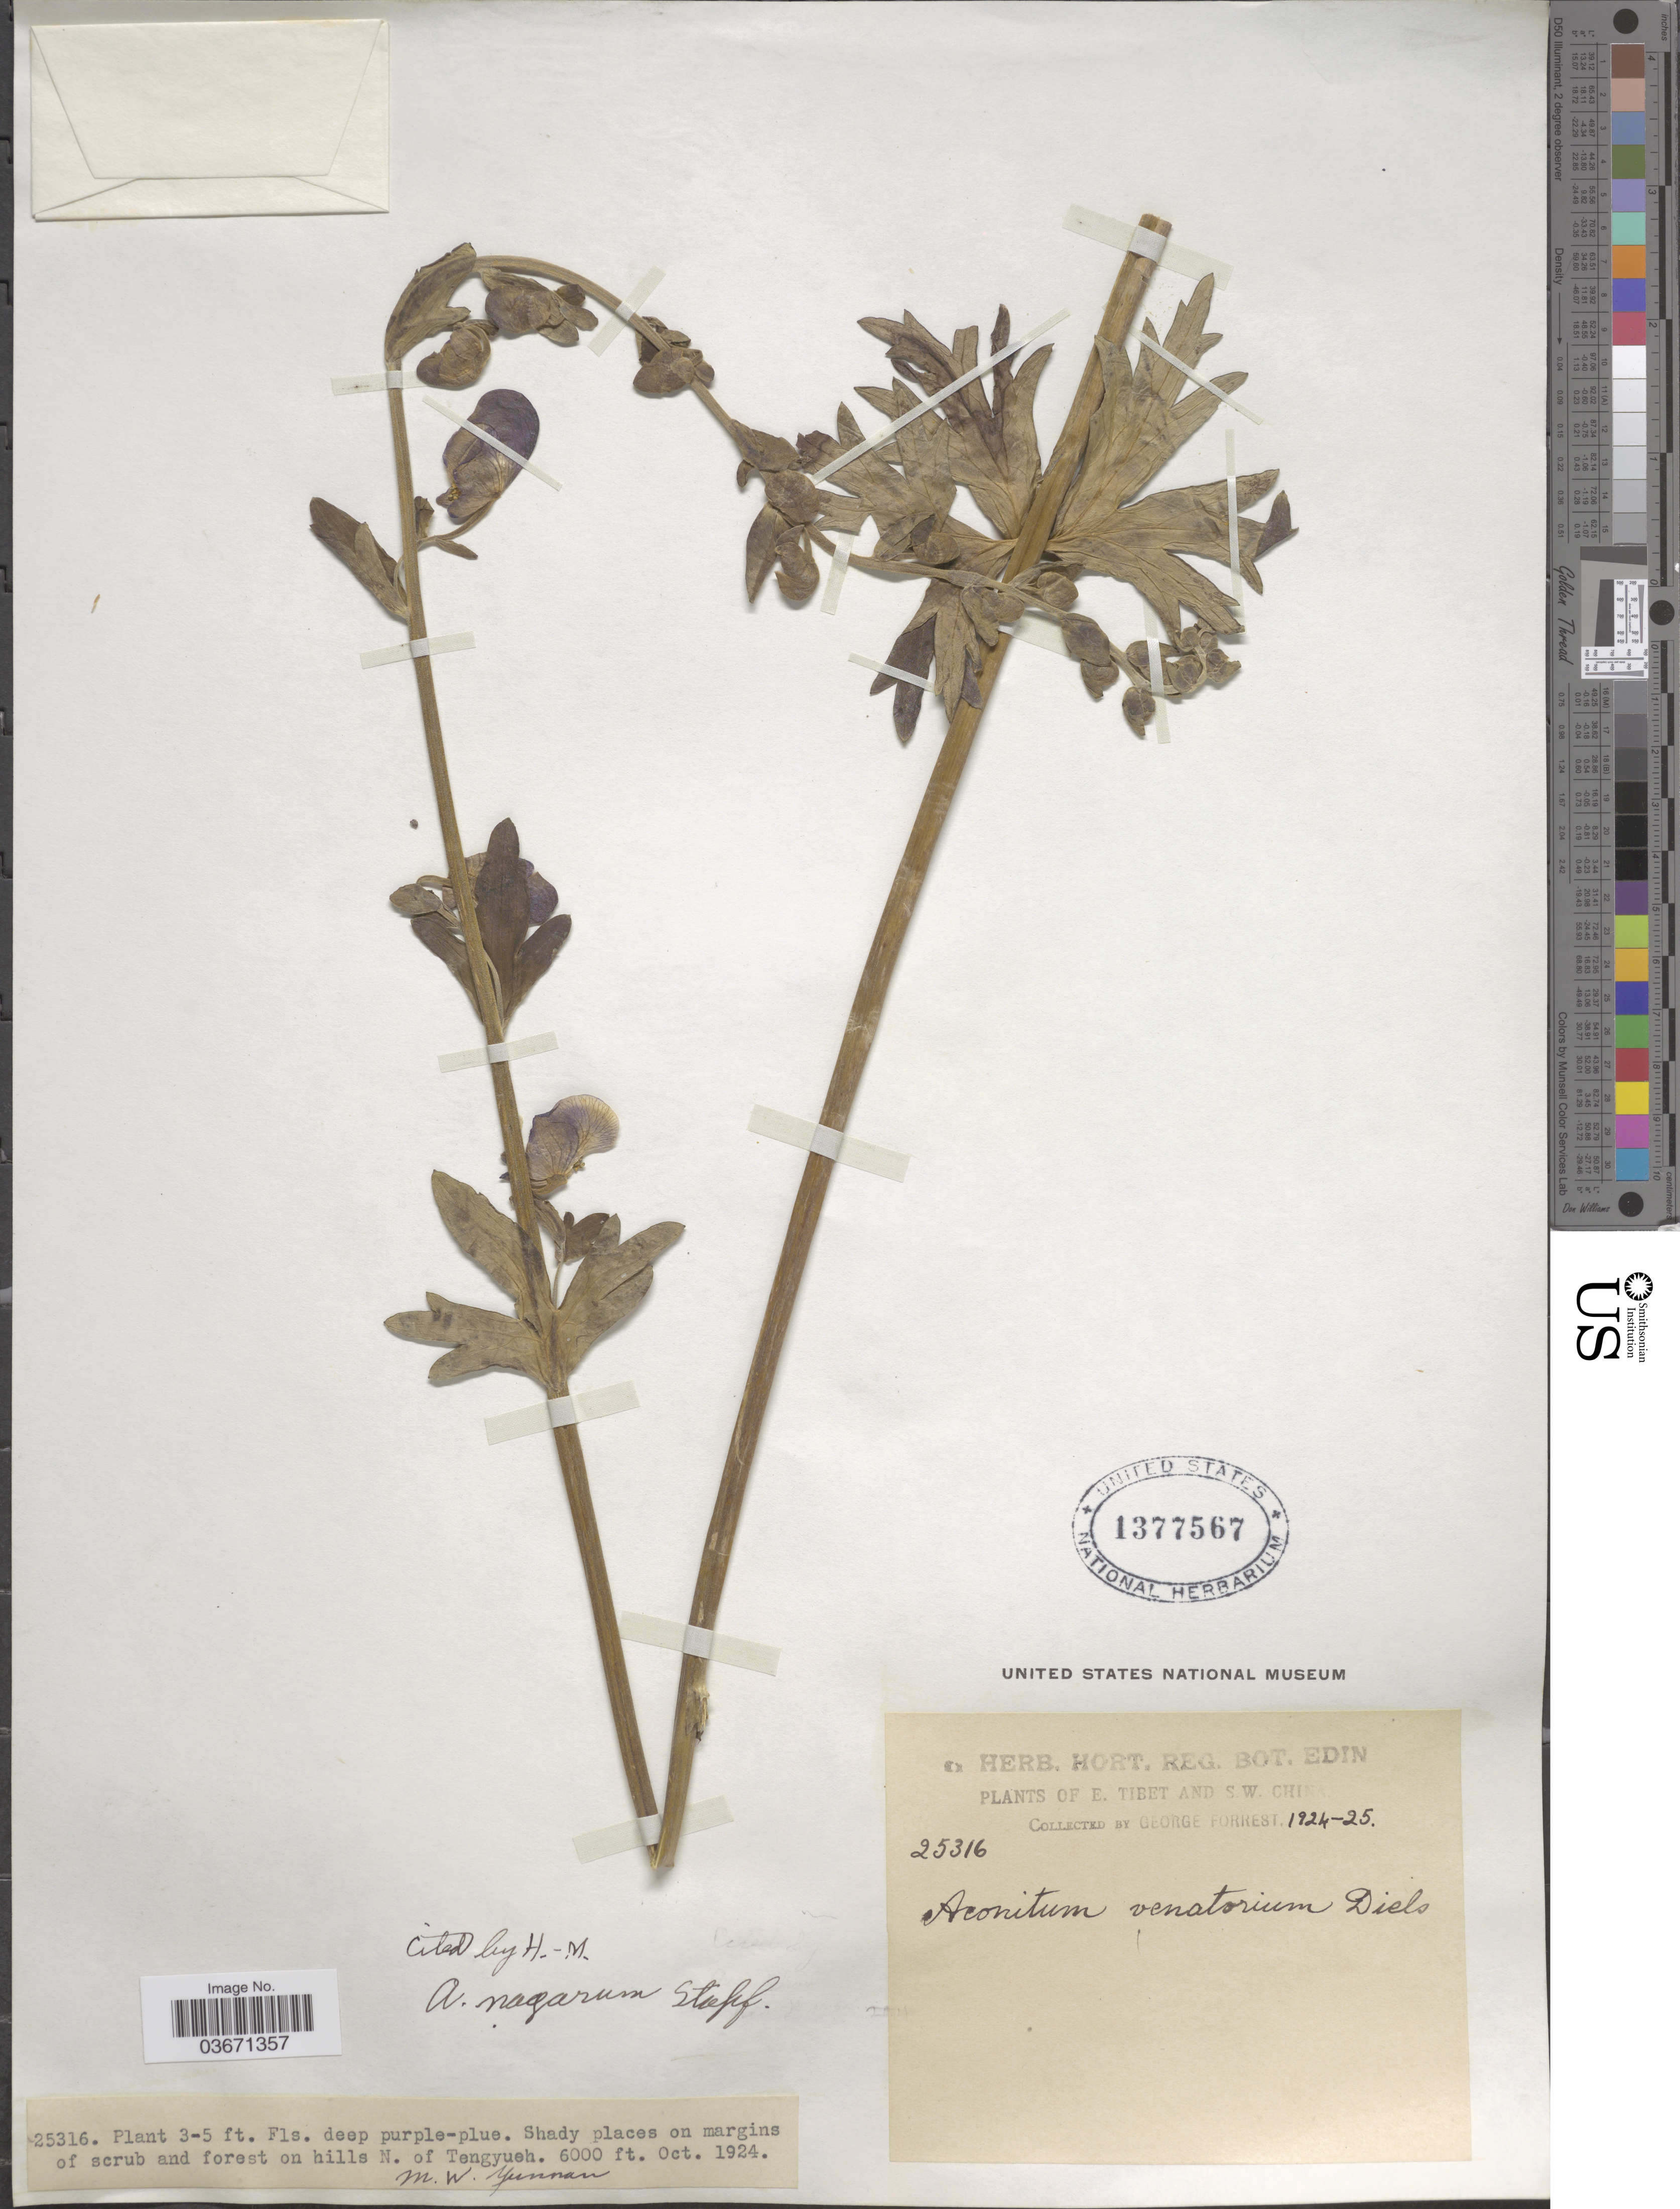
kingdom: Plantae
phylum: Tracheophyta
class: Magnoliopsida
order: Ranunculales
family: Ranunculaceae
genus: Aconitum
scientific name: Aconitum nagarum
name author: Stapf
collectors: G. Forrest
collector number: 25316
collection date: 1924-10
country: China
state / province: Yunnan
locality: Hills N. of Tengyueh. M.W. Yunnan. S.W. China.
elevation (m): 1829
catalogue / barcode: US 1377567